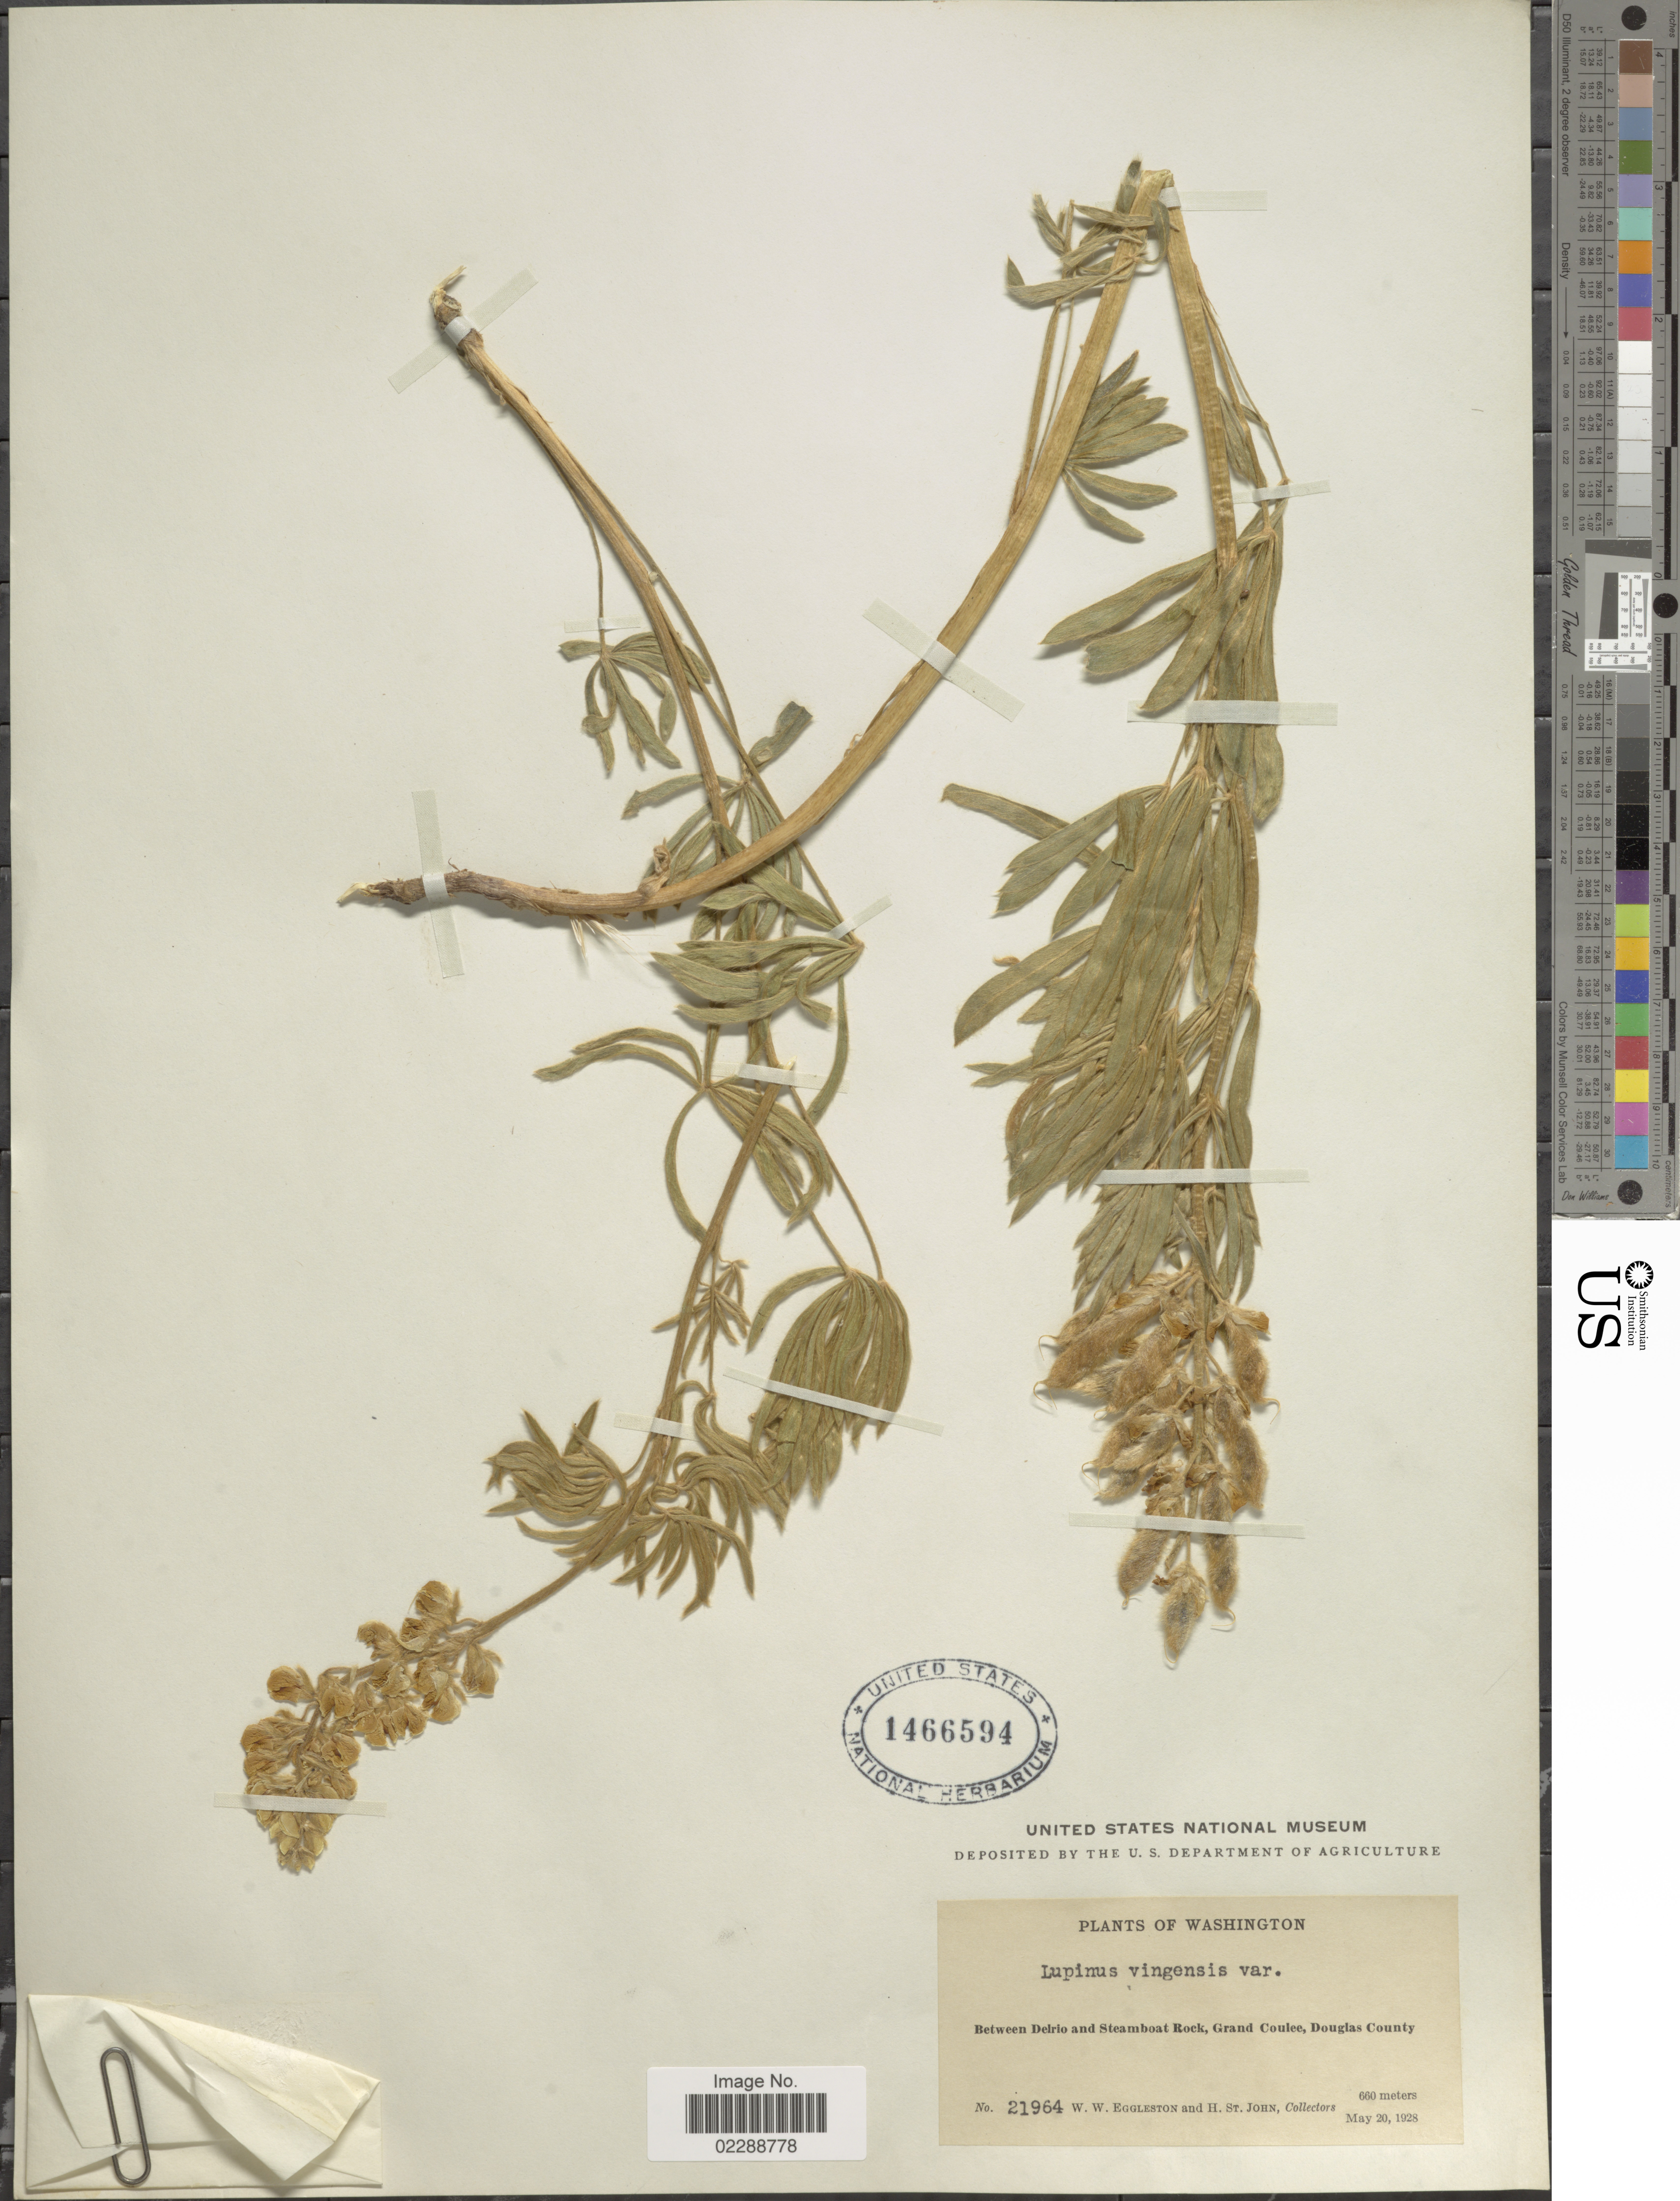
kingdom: Plantae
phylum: Tracheophyta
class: Magnoliopsida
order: Fabales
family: Fabaceae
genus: Lupinus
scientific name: Lupinus sp.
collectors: W. W. Eggleston & H. St. John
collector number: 21964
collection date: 1928-05-20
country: United States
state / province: Washington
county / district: Douglas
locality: Between Delrio and Steamboat Rock, Grand Coulee, Douglas County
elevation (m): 600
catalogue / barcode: US 1466594